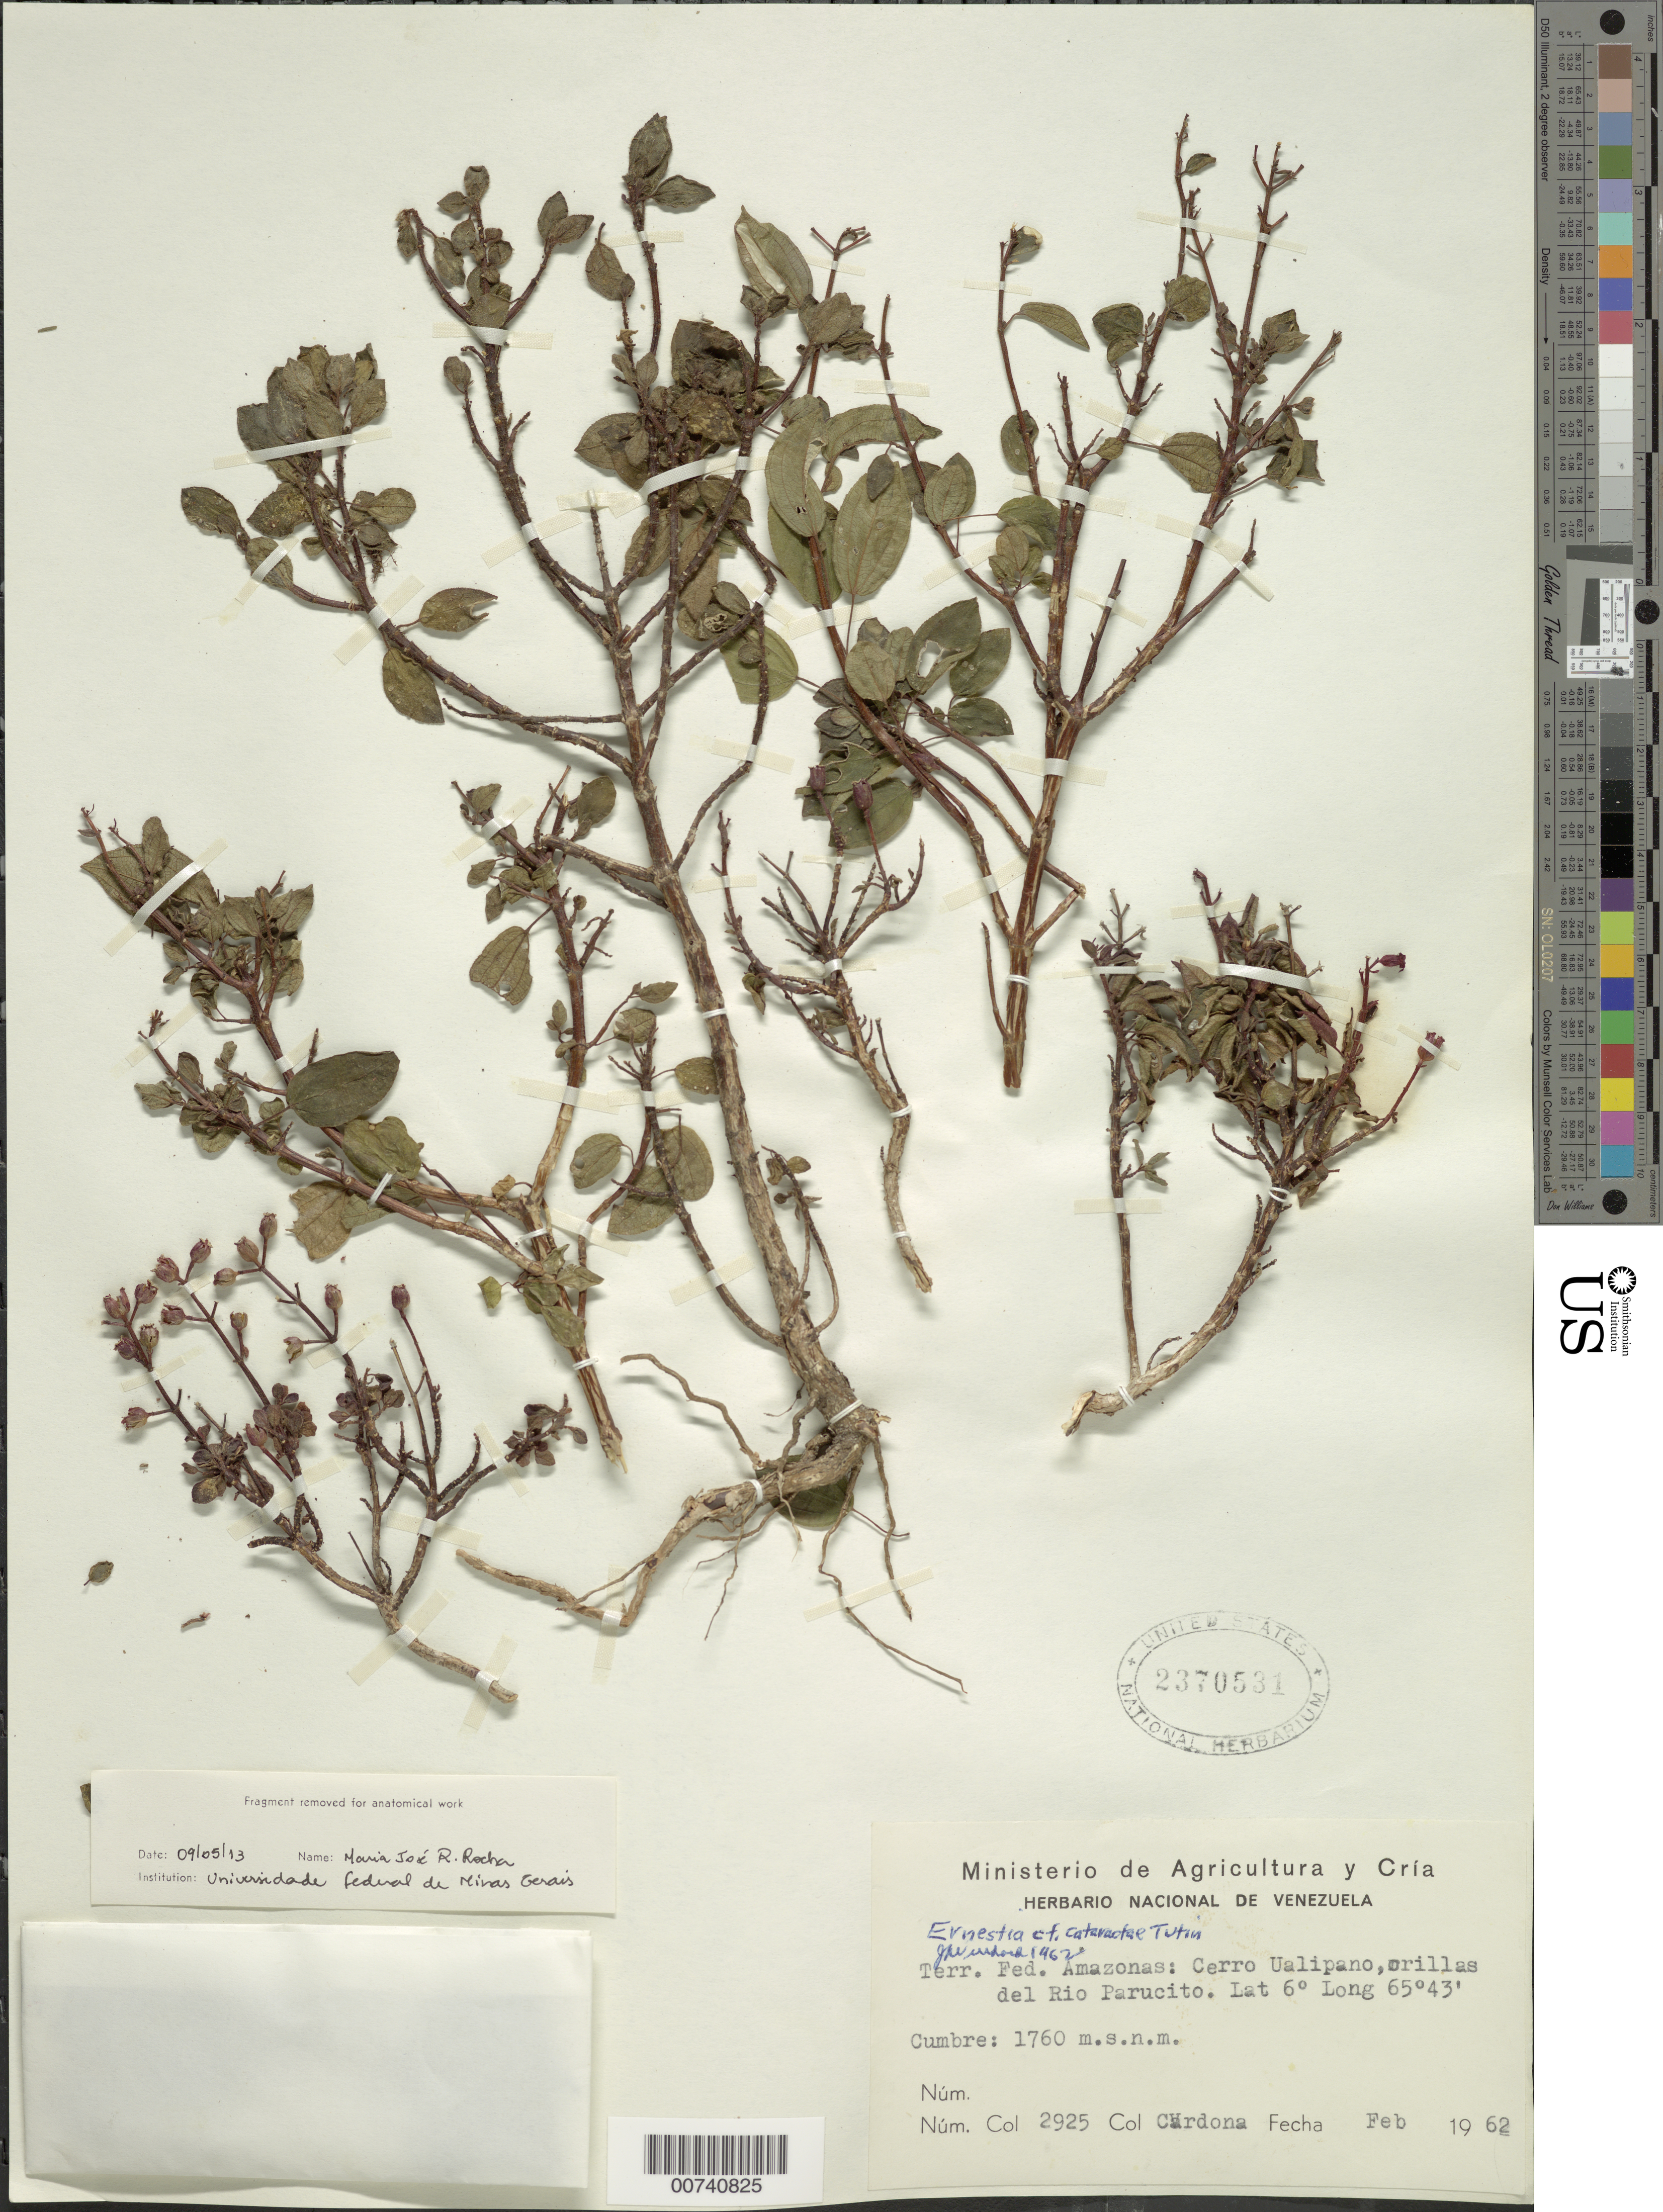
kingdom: Plantae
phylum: Tracheophyta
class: Magnoliopsida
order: Myrtales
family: Melastomataceae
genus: Ernestia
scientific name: Ernestia pullei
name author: Gleason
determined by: Nunes da Silva, Diego, (RB), Jardim Botanico do Rio de Janeiro - Herbario (BRAZIL)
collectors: F. Cardona Puig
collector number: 2925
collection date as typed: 19-Feb-62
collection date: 1962-02-19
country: Venezuela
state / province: Amazonas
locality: Cerro Ualipano, Río Parucito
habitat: Riverbank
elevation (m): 1760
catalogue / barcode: US 2370531